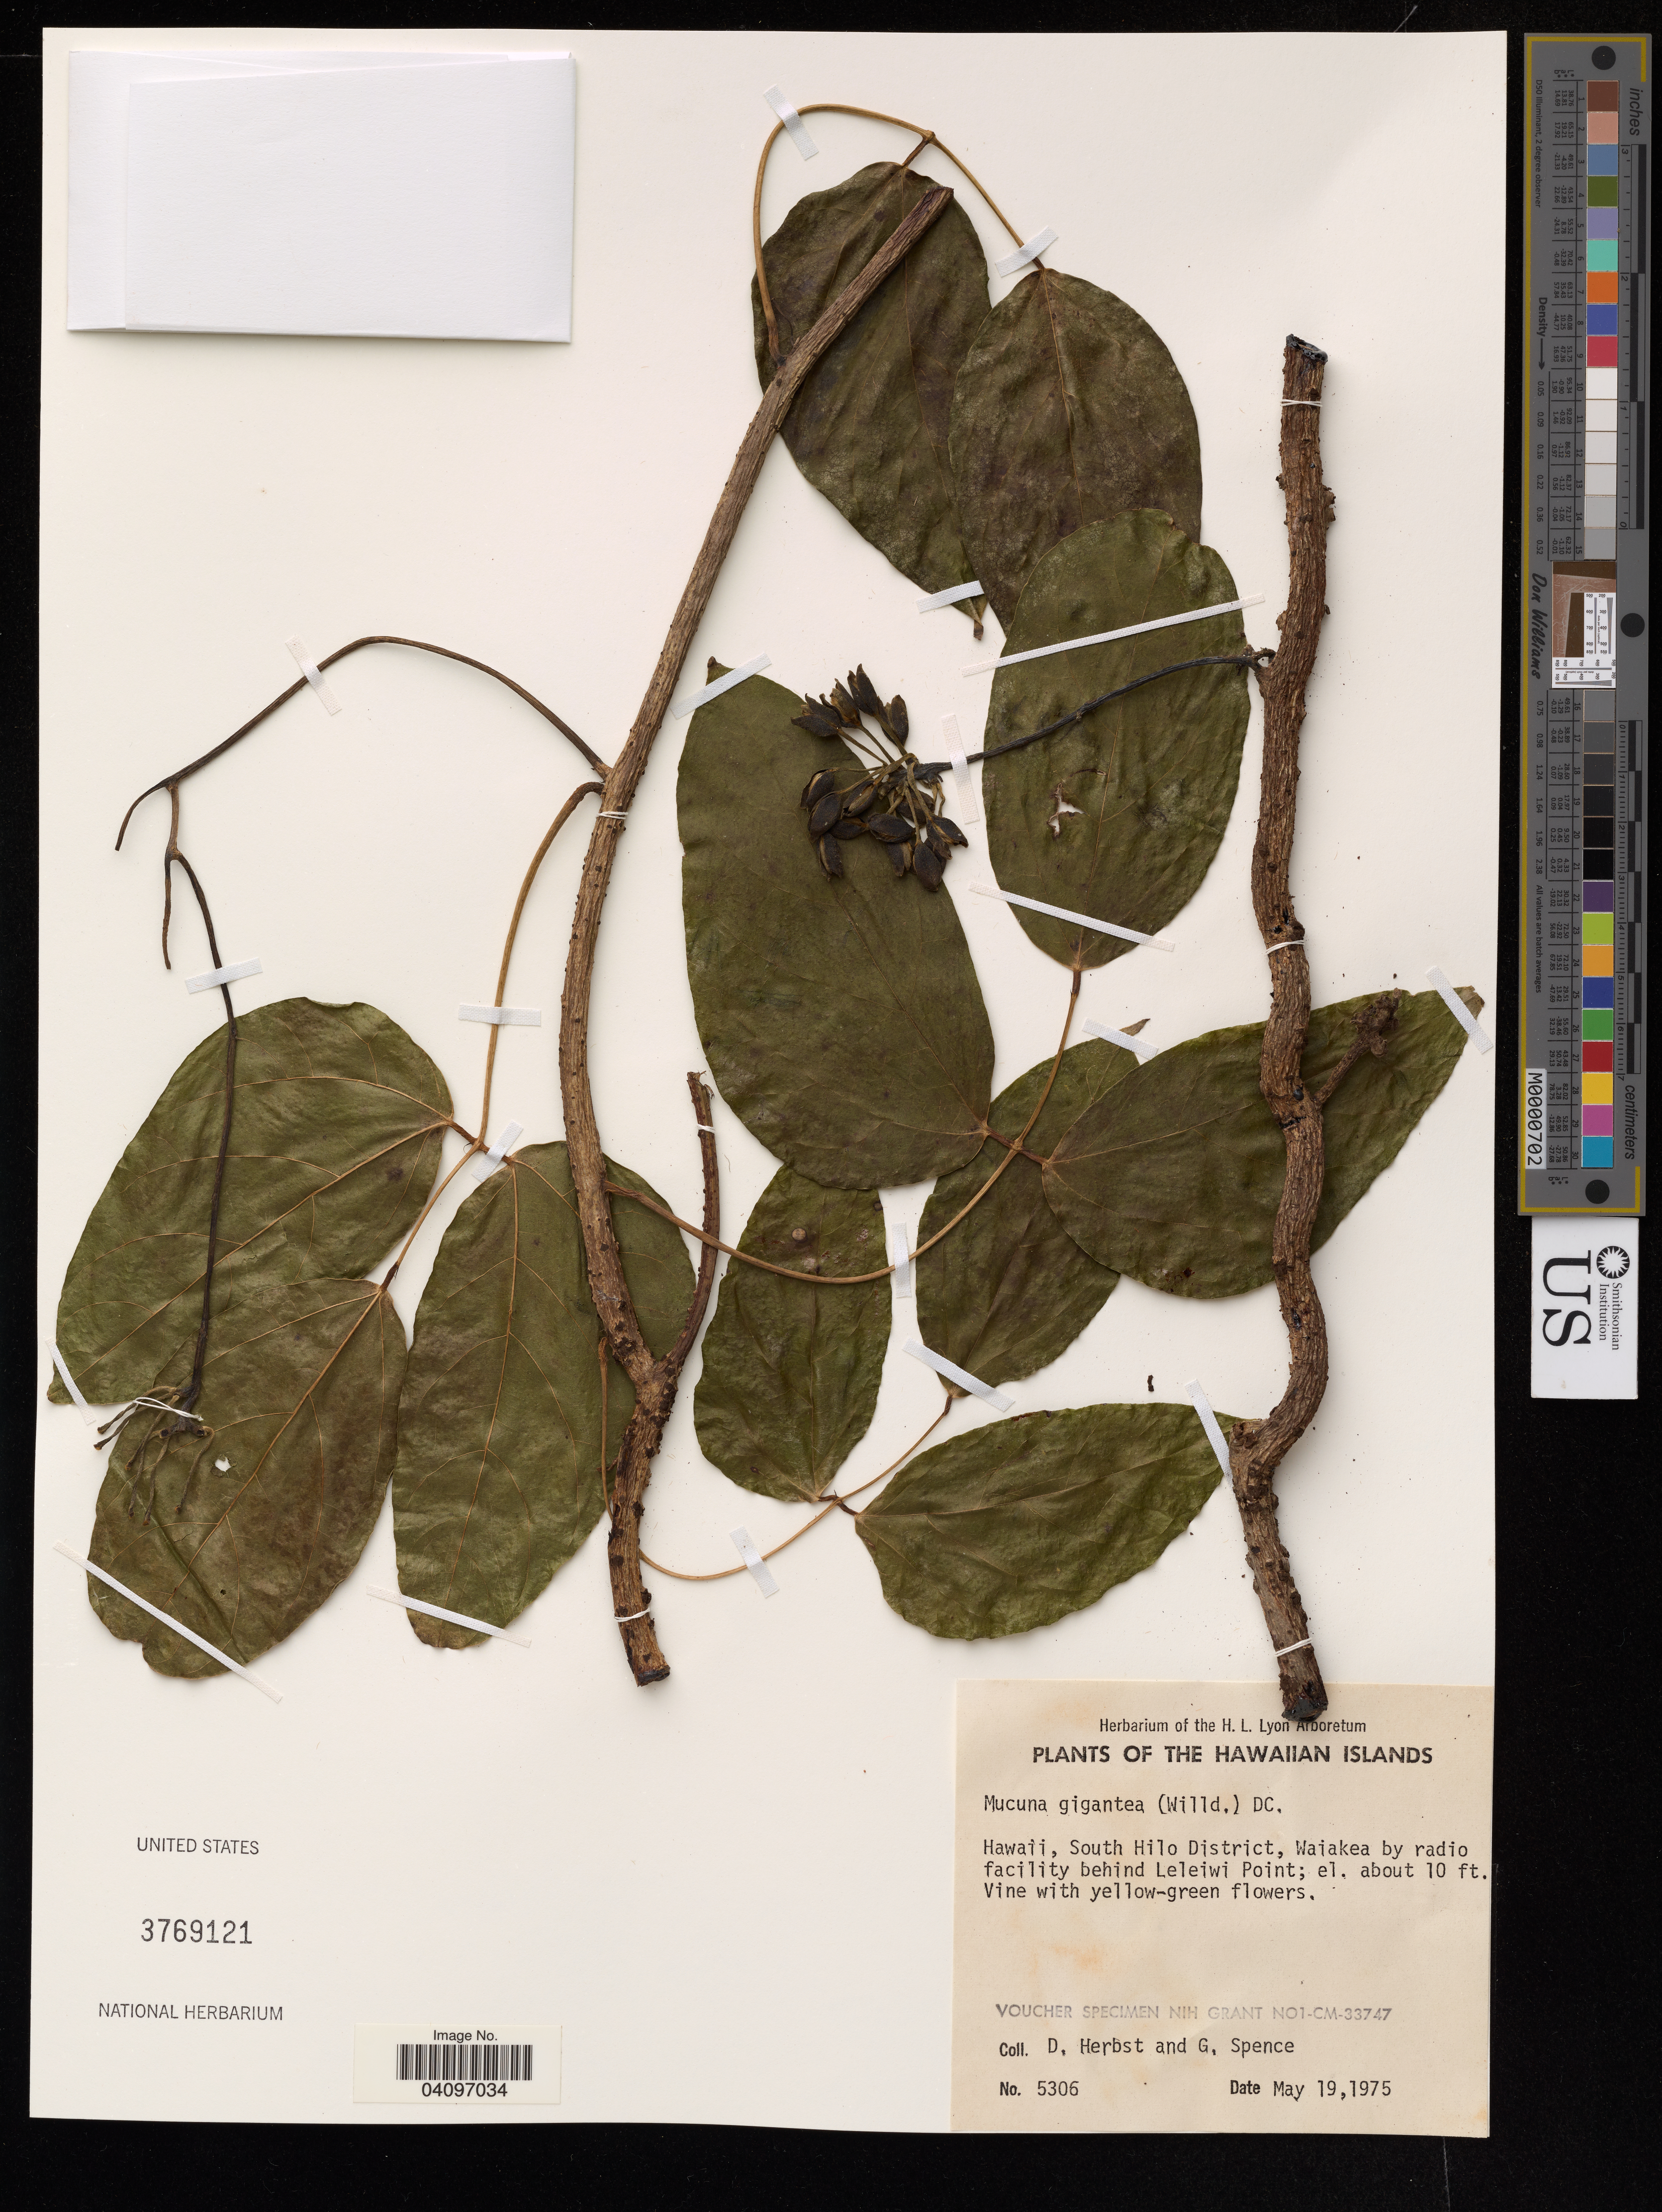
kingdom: Plantae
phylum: Tracheophyta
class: Magnoliopsida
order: Fabales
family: Fabaceae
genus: Mucuna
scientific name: Mucuna gigantea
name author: (Willd.) DC.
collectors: D. R. Herbst & G. Spence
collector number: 5306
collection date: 1975-05-19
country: United States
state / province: Hawaii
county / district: Hawaii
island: Hawaii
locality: South Hilo District, Waiakea, by radio facility behind Leleiwi point.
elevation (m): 3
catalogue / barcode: US 3769121